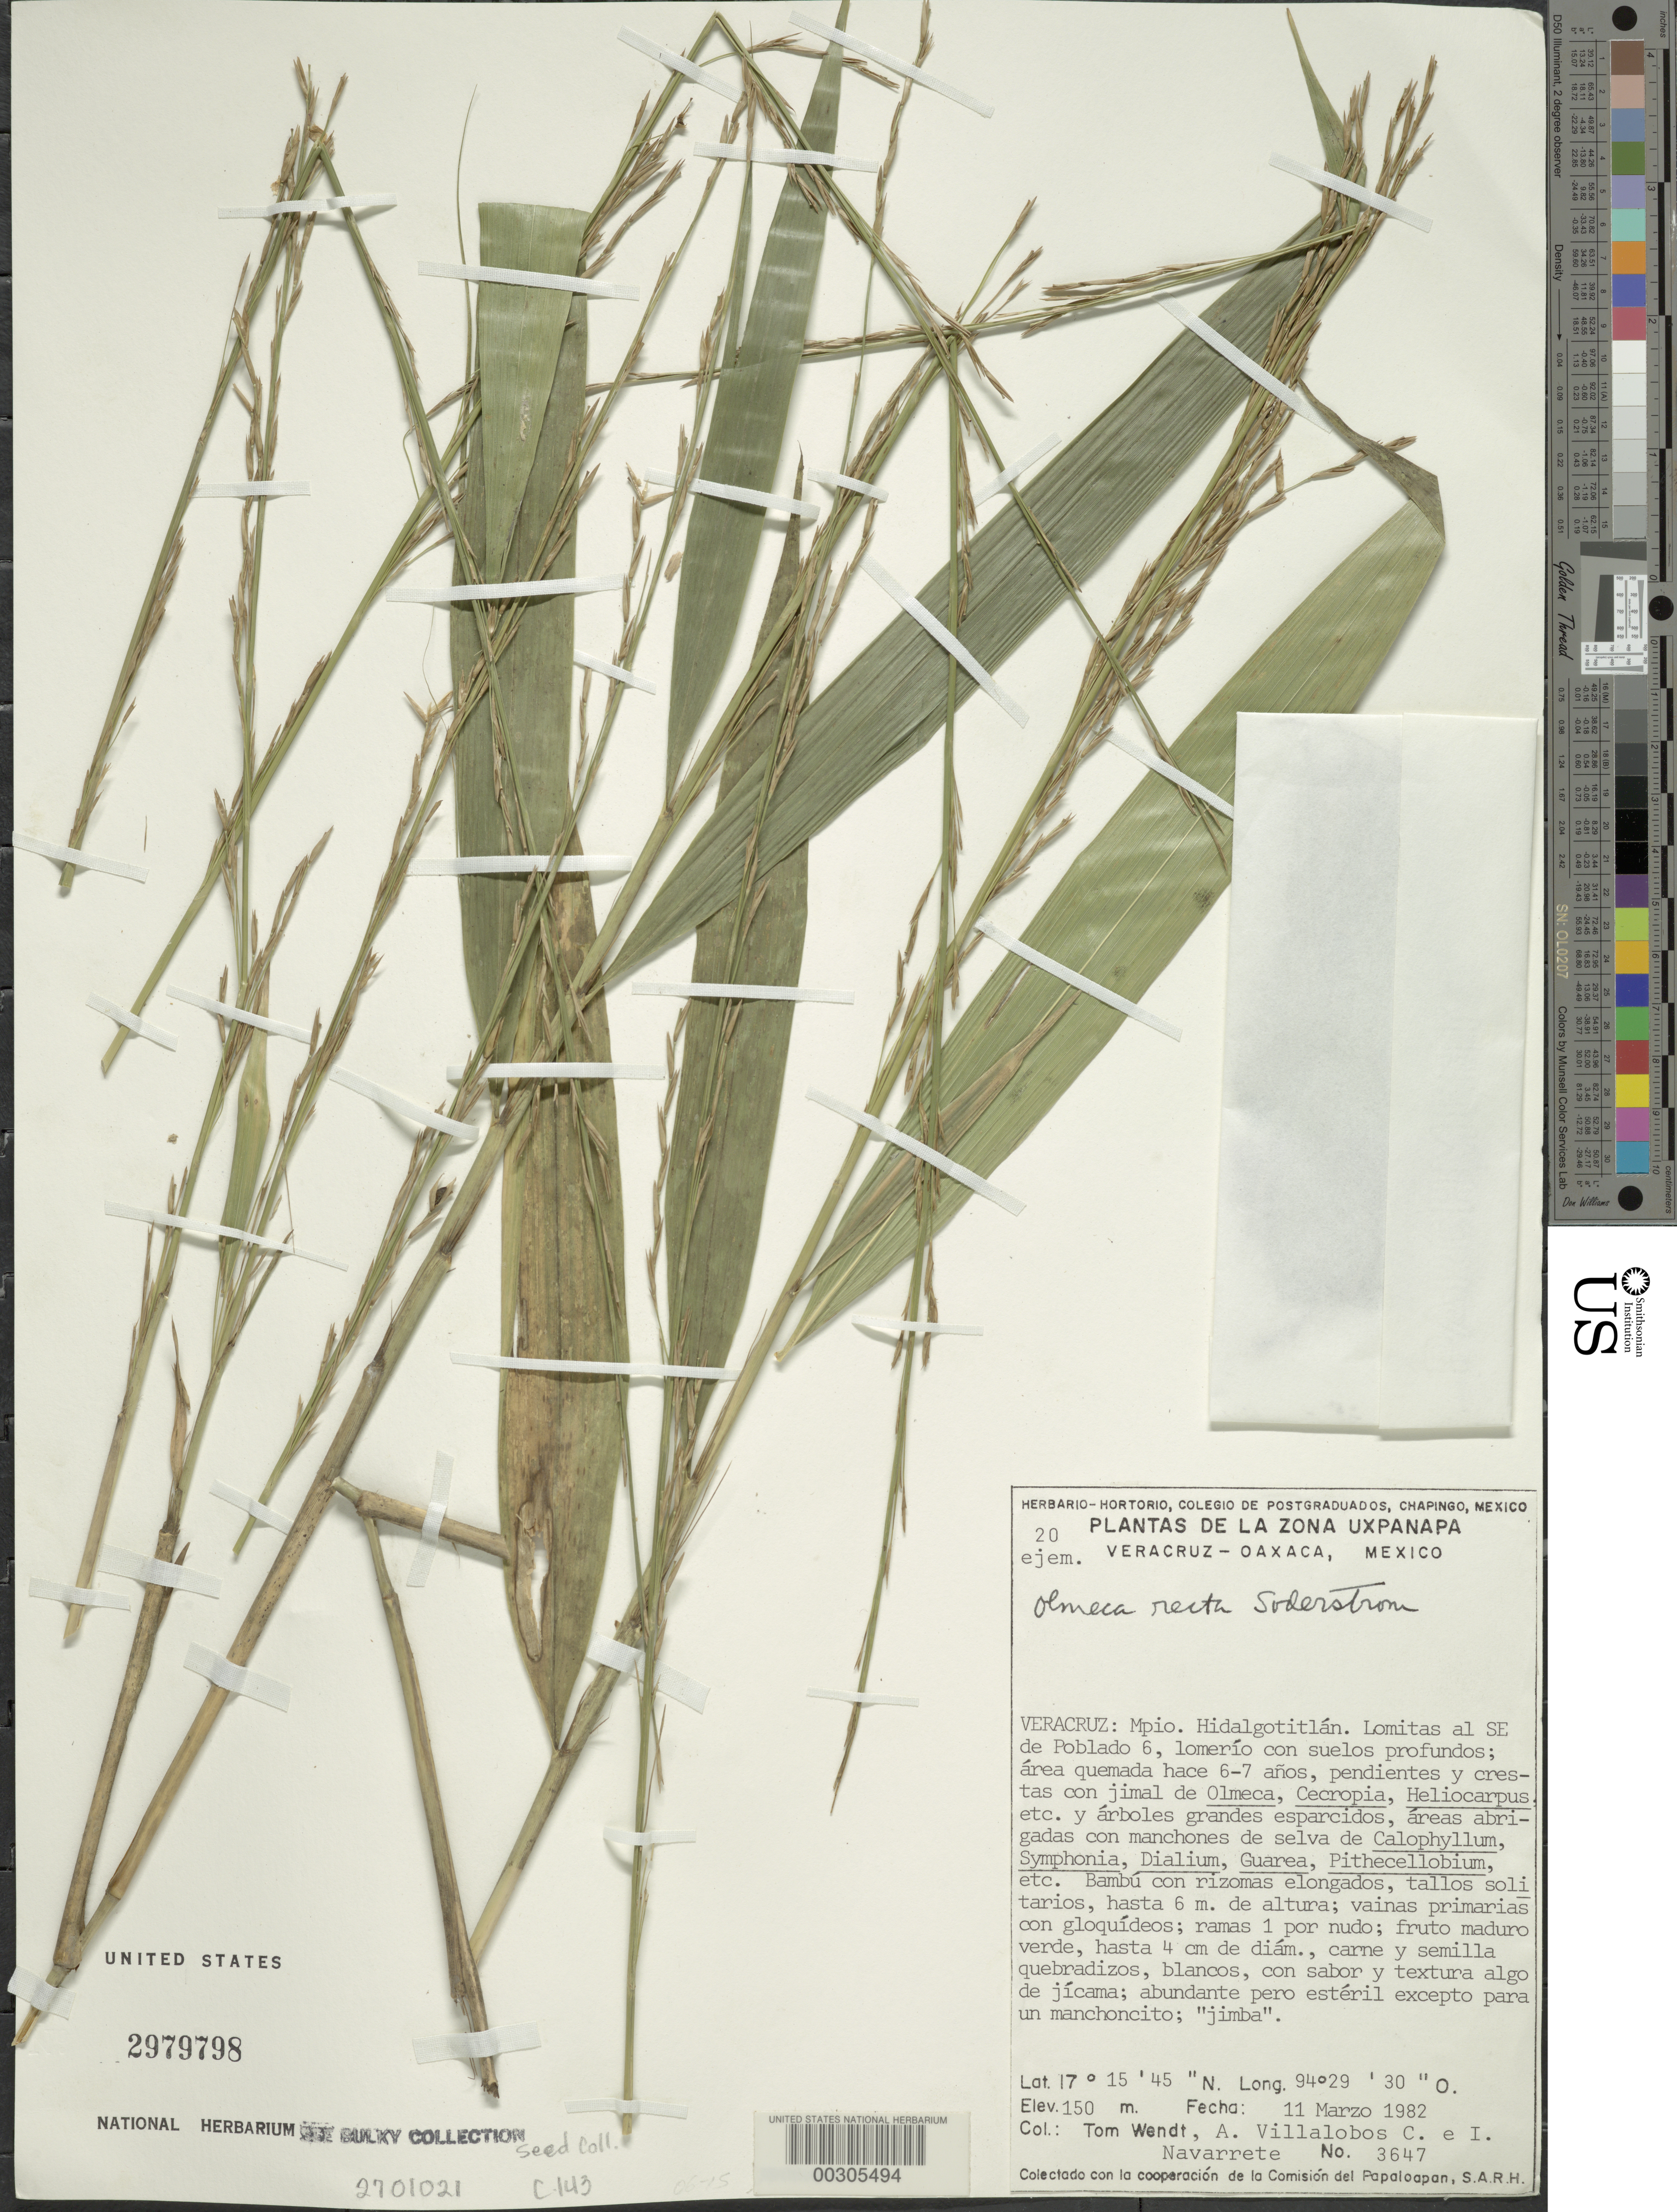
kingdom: Plantae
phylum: Tracheophyta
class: Liliopsida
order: Poales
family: Poaceae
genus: Olmeca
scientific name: Olmeca recta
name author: Soderstr.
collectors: T. L. Wendt, A. Villalobos C. & I. Navarrete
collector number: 3647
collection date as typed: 11 Mar 1982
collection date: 1982-03-11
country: Mexico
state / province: Veracruz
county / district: Hidalgotitlán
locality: Lomitas al SE de Pablado 6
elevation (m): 150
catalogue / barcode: US 2979798